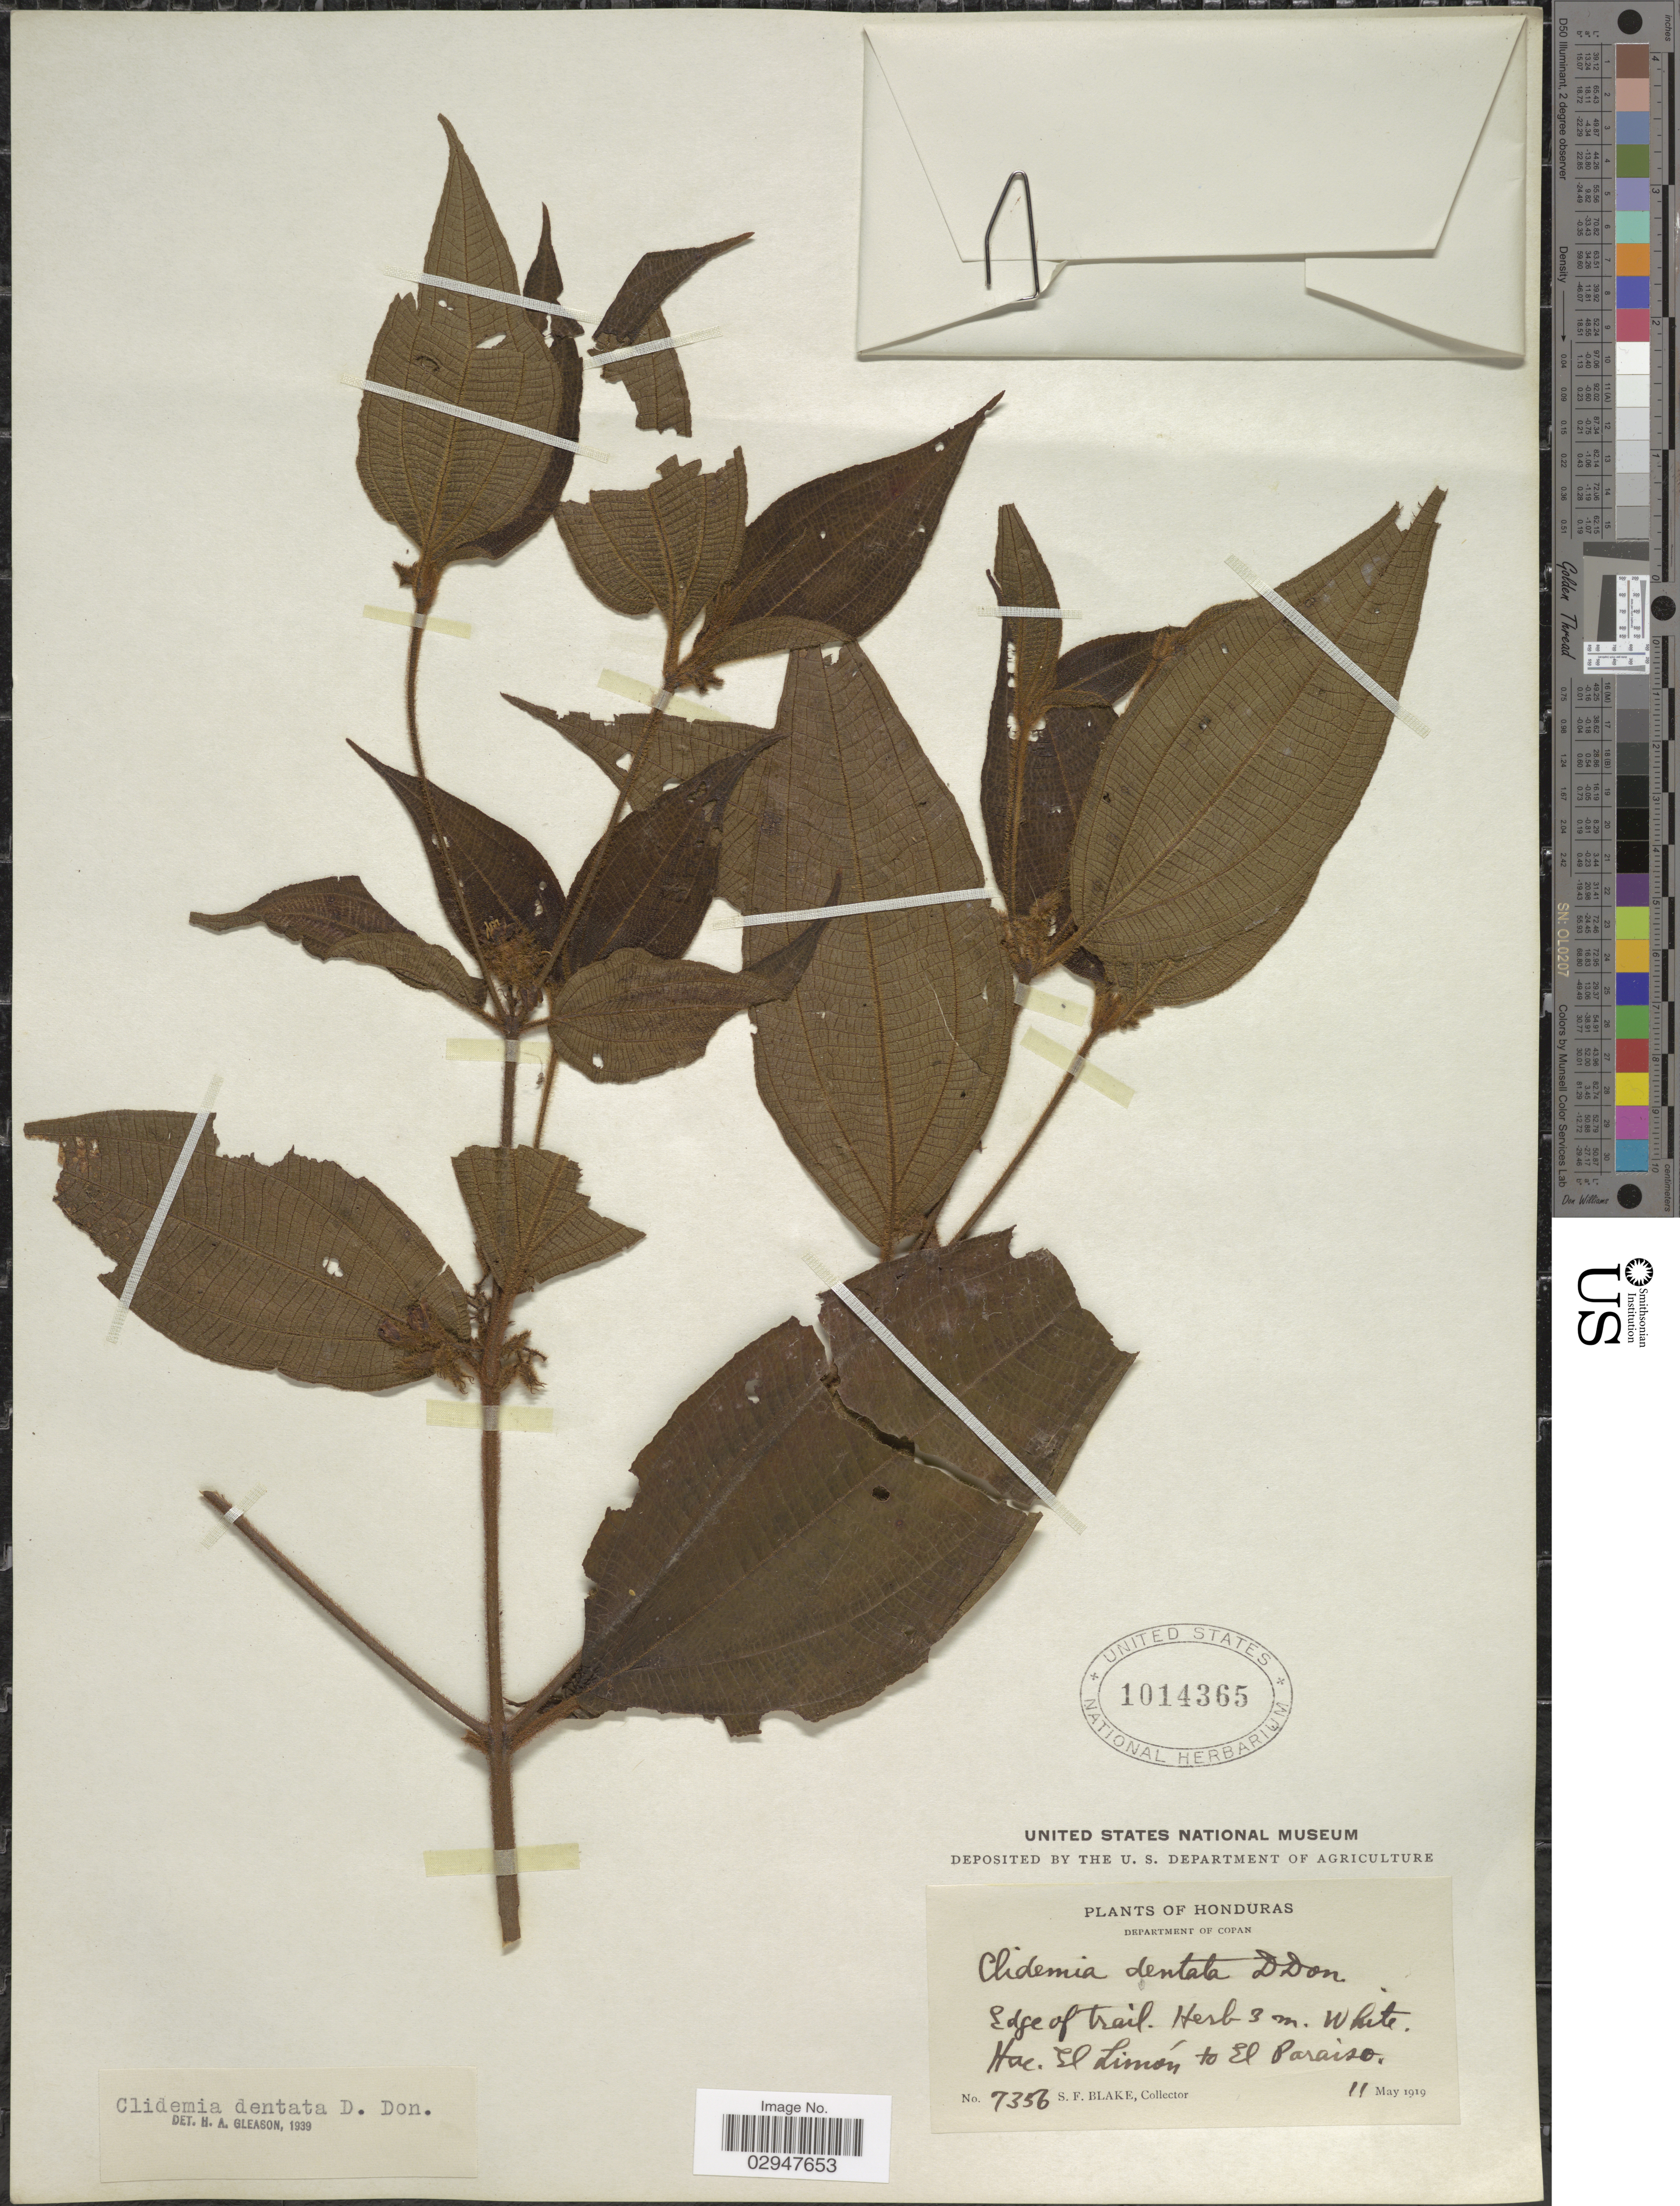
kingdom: Plantae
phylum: Tracheophyta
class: Magnoliopsida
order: Myrtales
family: Melastomataceae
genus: Clidemia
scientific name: Clidemia dentata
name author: D. Don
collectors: S. Blake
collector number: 7356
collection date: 1919-05-11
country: Honduras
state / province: Copán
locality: Department of Copan. Hac. El Limón to el Paraiso.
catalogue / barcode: US 1014365